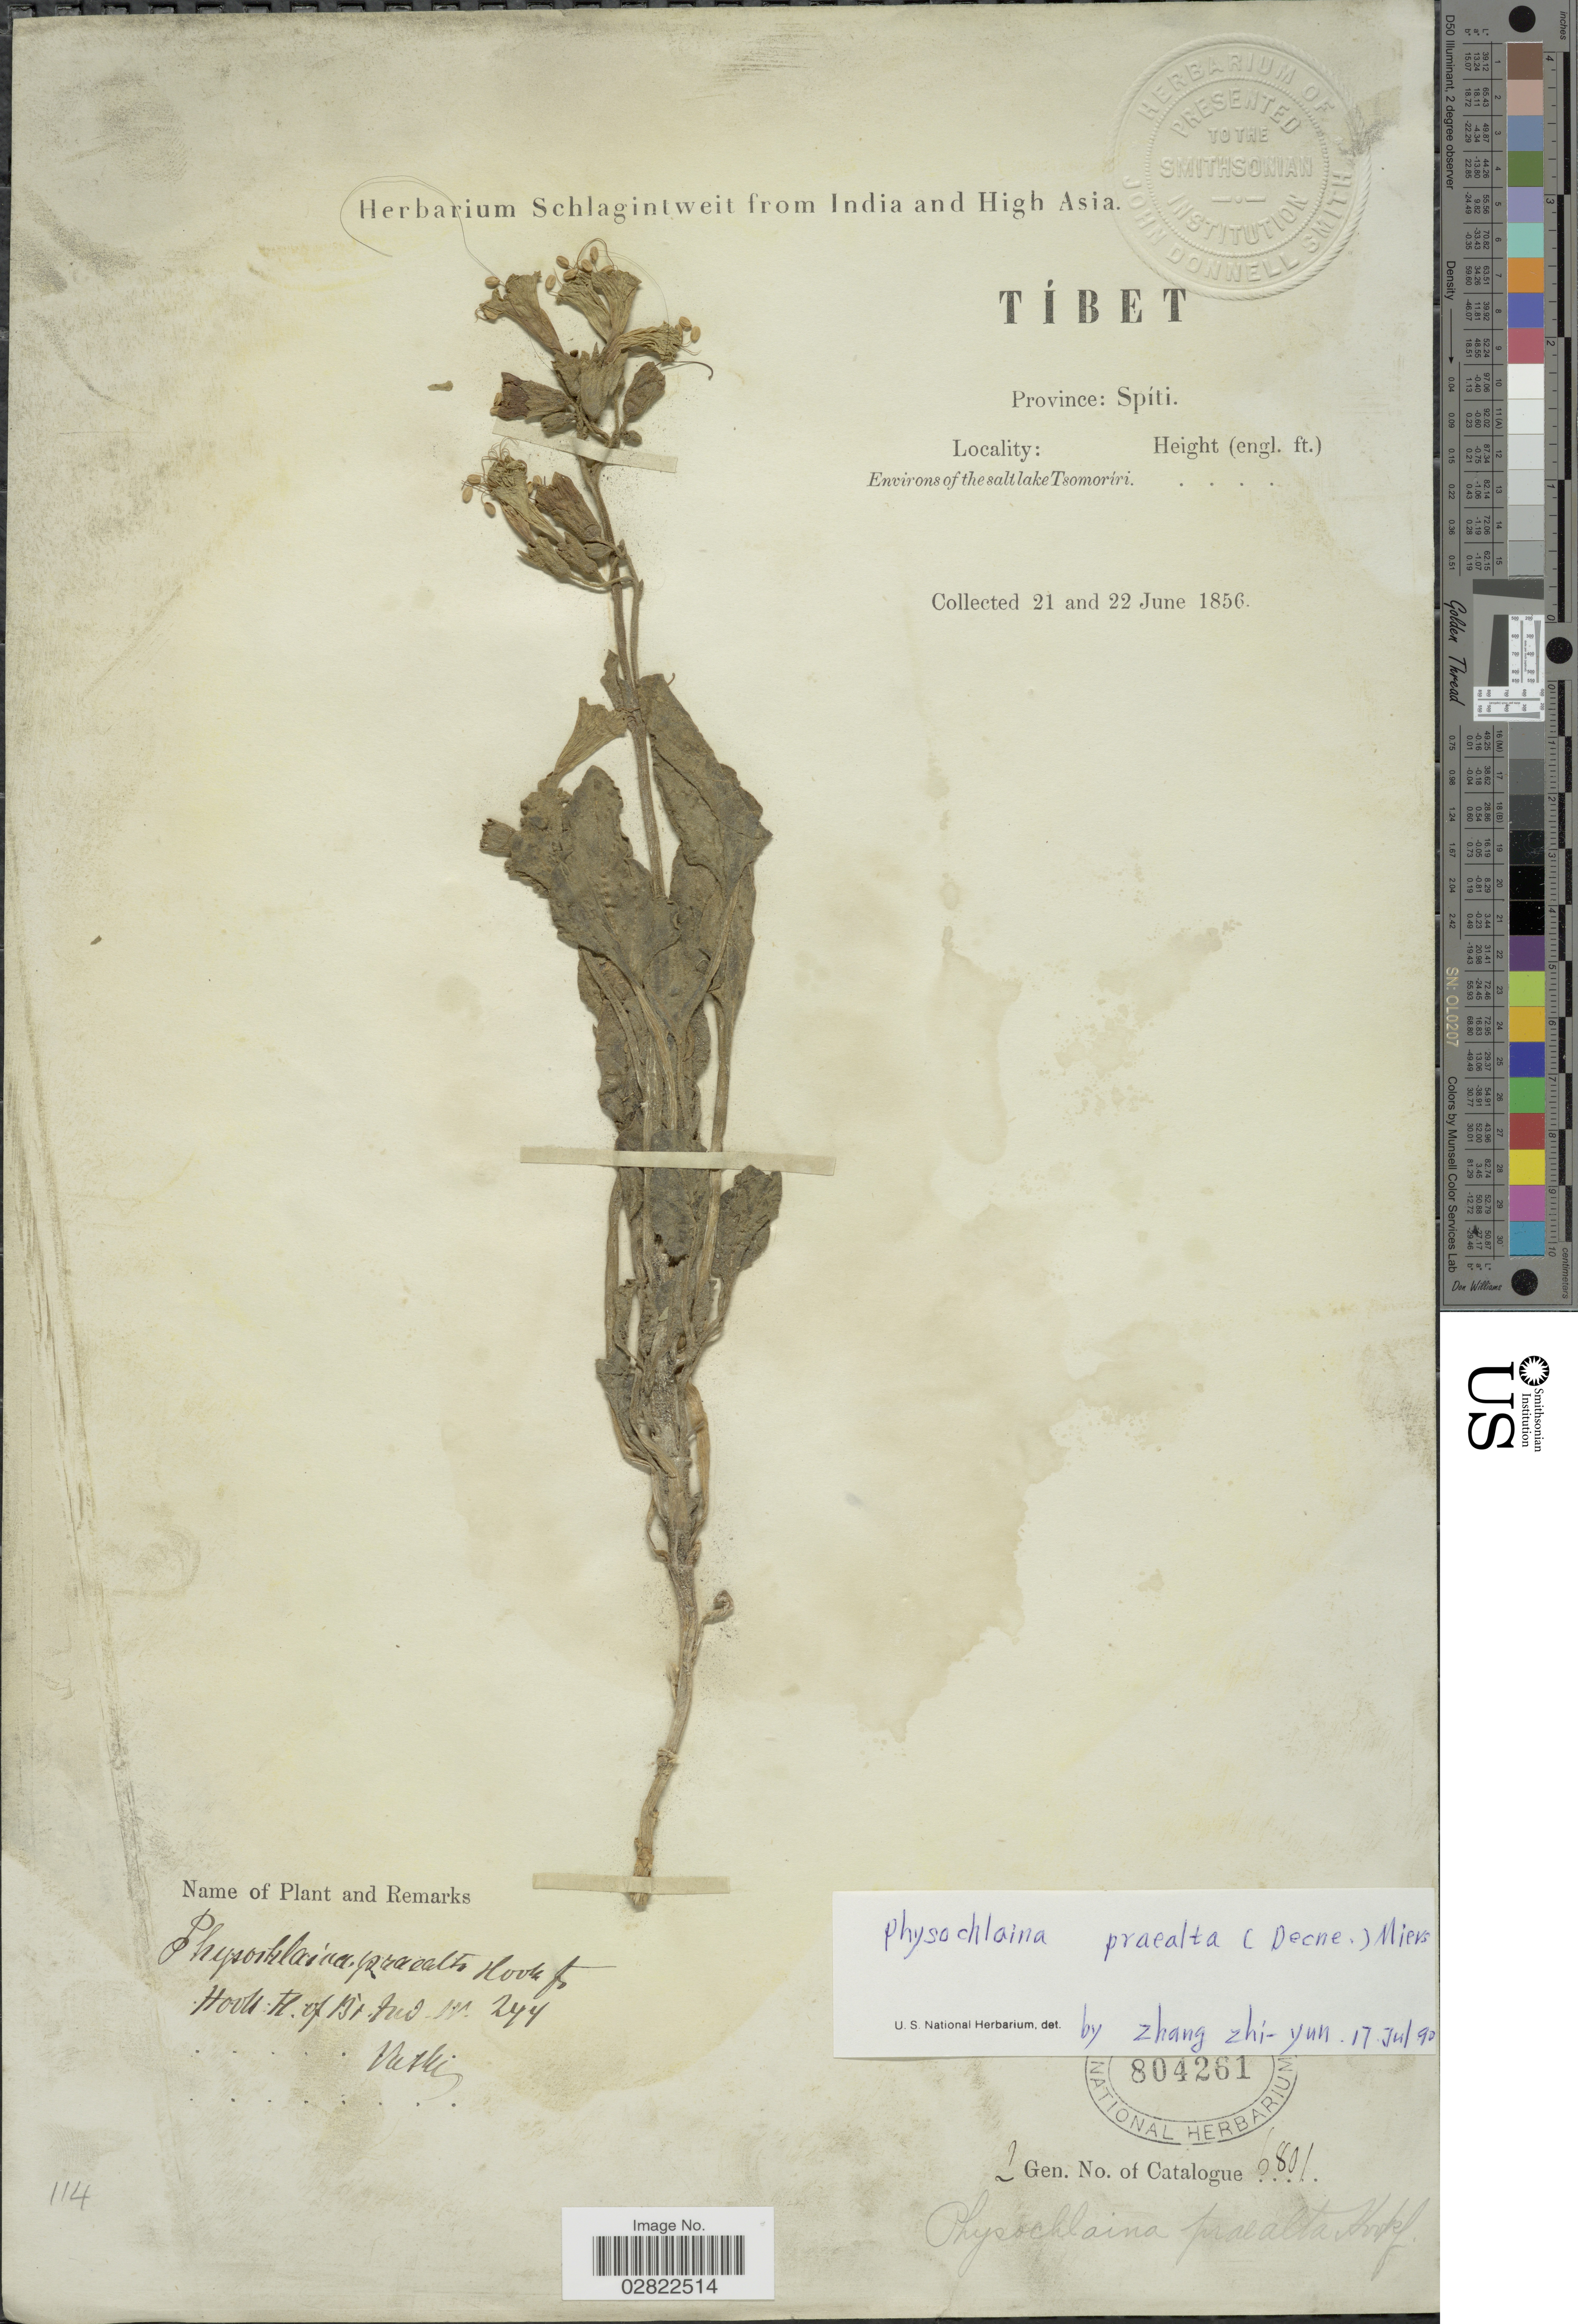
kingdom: Plantae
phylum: Tracheophyta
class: Magnoliopsida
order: Solanales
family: Solanaceae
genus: Physochlaina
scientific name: Physochlaina praealta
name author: (Decne.) Miers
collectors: ex herb. Schlagintweit from India and High Asia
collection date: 1856-06-21/1856-06-22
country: China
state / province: Xizang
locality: Tibet, Province: Spíti, Environs of the salt lake Tsomoríri.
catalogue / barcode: US 804261